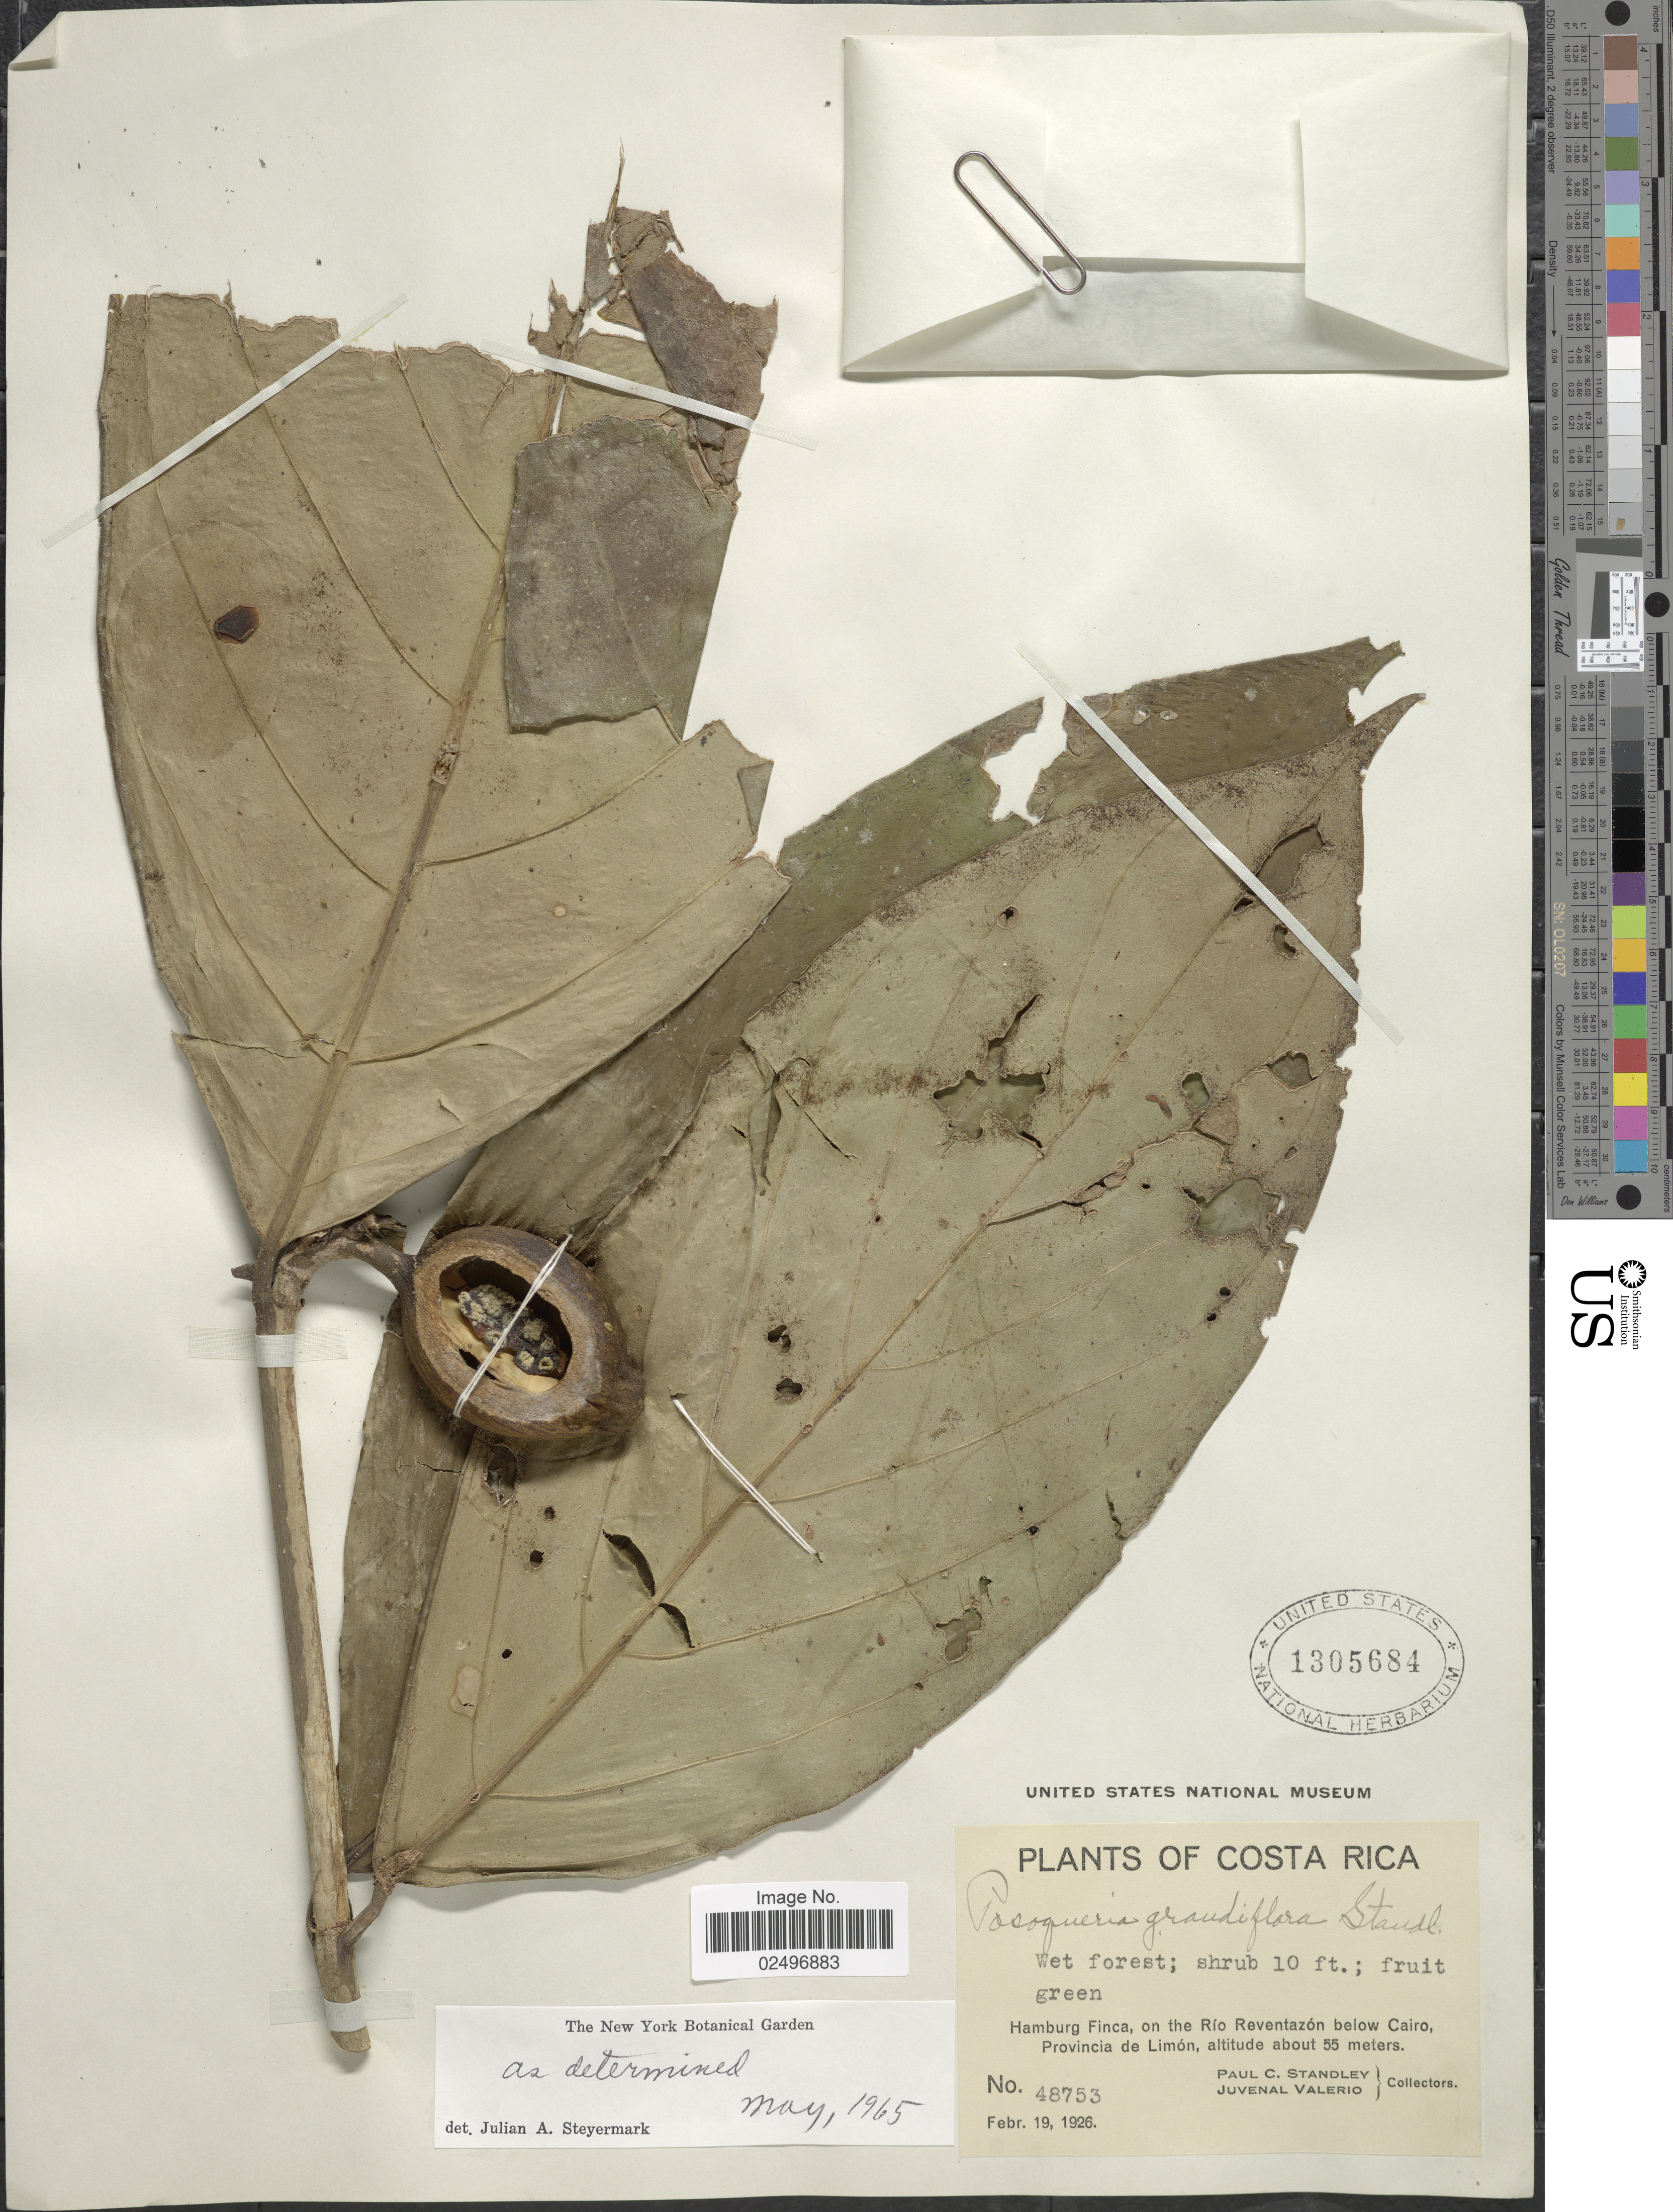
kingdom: Plantae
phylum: Tracheophyta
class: Magnoliopsida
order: Gentianales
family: Rubiaceae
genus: Posoqueria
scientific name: Posoqueria grandiflora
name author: Standl.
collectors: P. C. Standley & J. Valerio R.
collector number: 48753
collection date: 1926-02-19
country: Costa Rica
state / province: Limón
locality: Wet forest, Hamburg Finca, on the Río Reventazón below Cairo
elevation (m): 55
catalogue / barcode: US 1305684